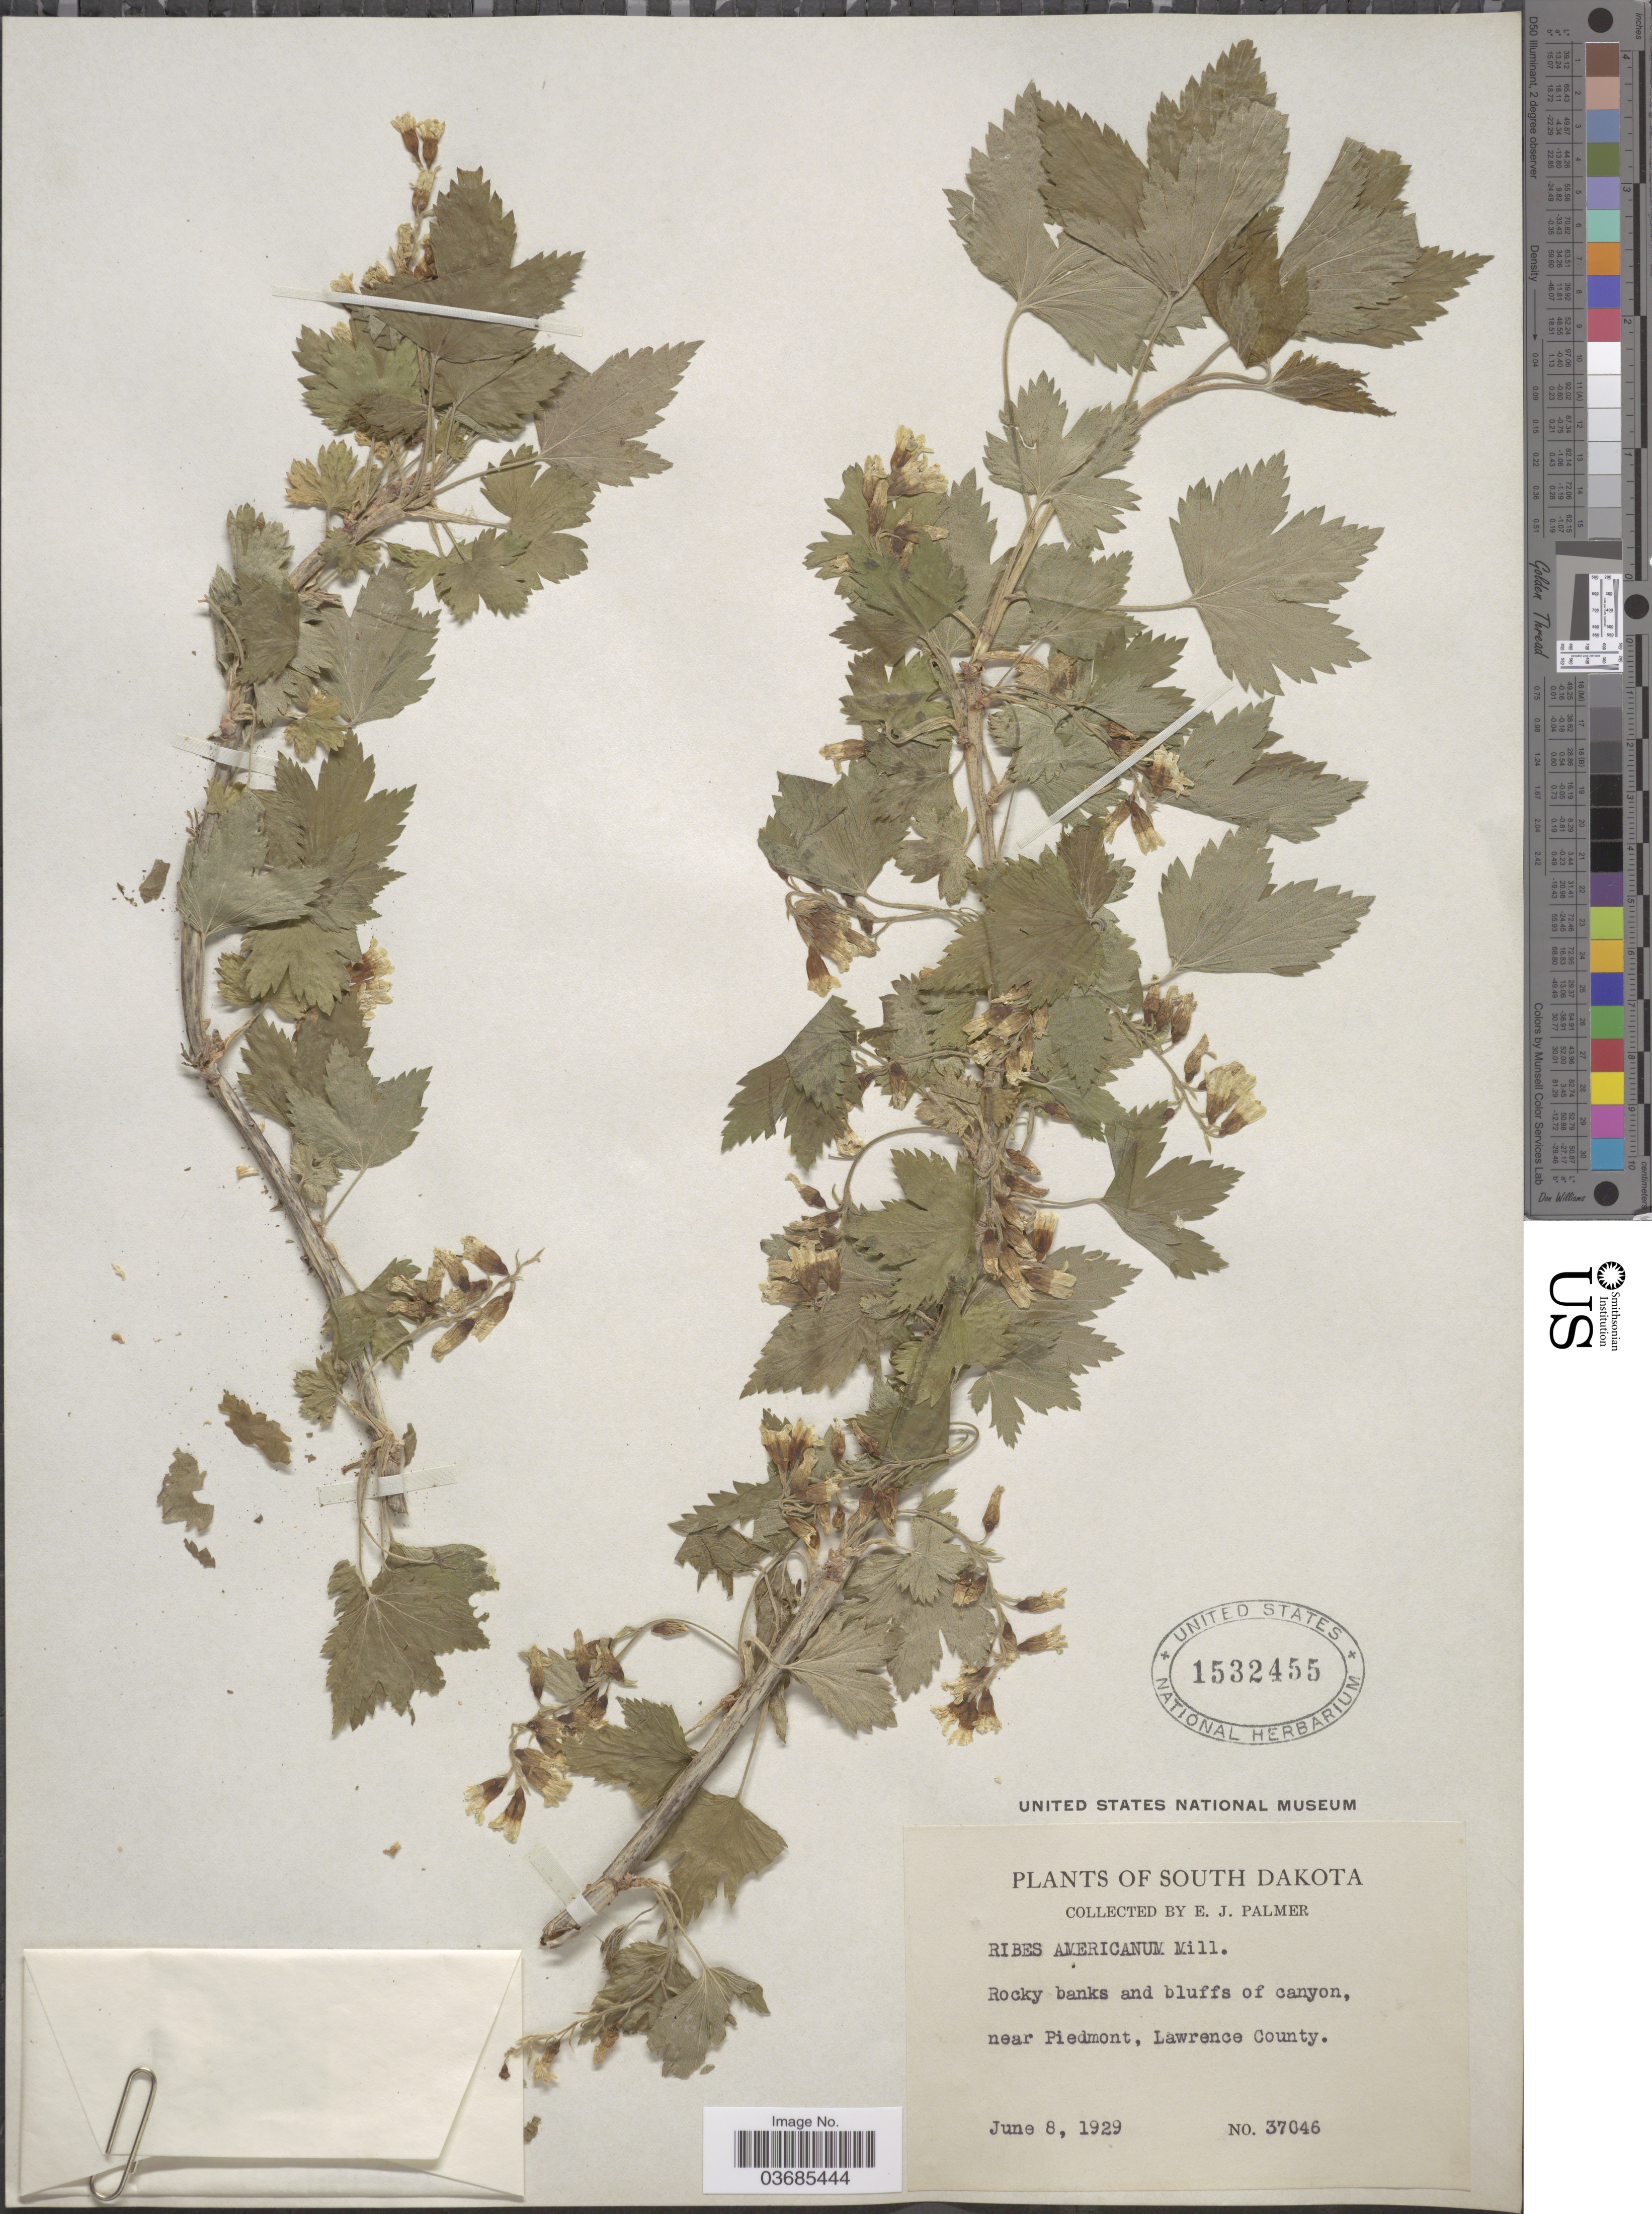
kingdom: Plantae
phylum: Tracheophyta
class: Magnoliopsida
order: Saxifragales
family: Grossulariaceae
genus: Ribes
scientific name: Ribes americanum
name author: Mill.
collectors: E. J. Palmer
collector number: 37046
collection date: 1929-06-08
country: United States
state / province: South Dakota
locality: Rocky banks and bluffs of canyon, near Piedmont, Lawrence County.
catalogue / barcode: US 1532455